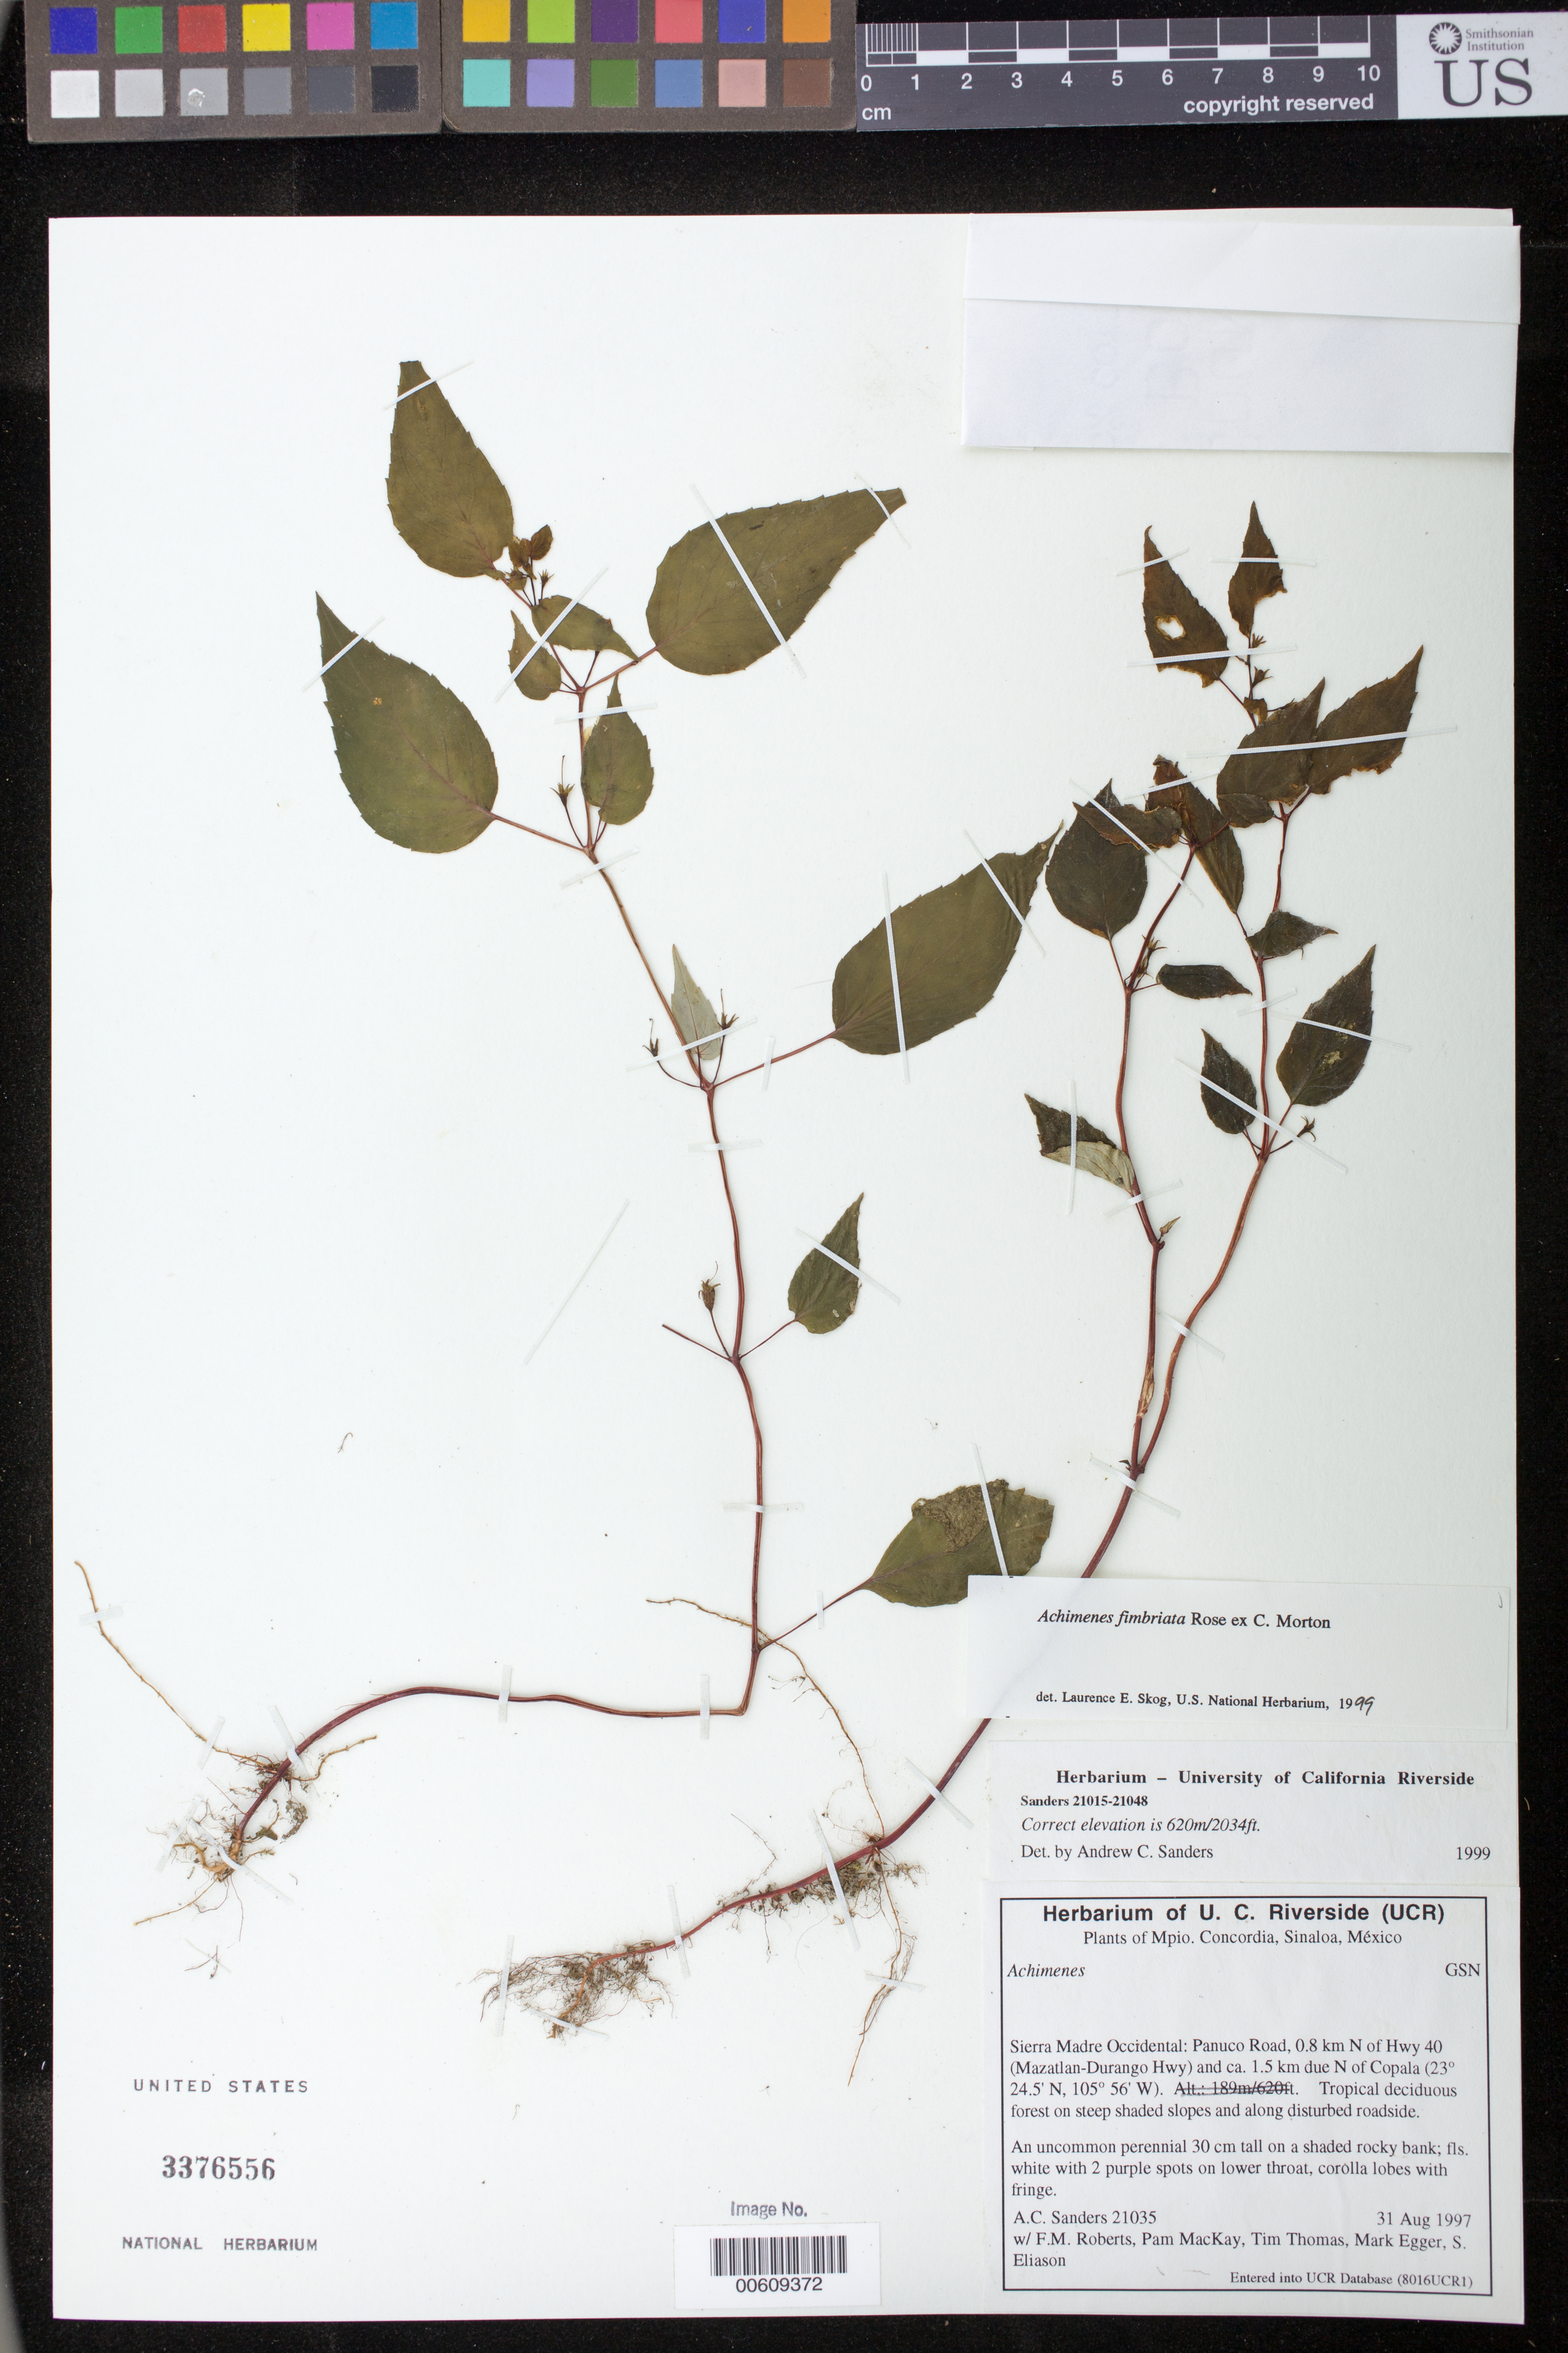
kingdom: Plantae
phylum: Tracheophyta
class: Magnoliopsida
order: Lamiales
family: Gesneriaceae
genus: Achimenes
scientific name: Achimenes fimbriata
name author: Rose ex C.V. Morton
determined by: Skog, Laurence E.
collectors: A. Sanders, F. Roberts, P. Mackay, T. Thomas, M. Egger & S. Eliason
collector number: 21035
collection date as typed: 31 Aug 1997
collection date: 1997-08-31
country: Mexico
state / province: Sinaloa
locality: Mpio. Concordia; Sierra Madre Occidental: Panuco Road, 0.8 km N of Hwy 40 (Mazatlan-Durango Hwy) and ca. 1.5 km due N of Copala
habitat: Tropical deciduous forest on steep shaded slopes and along disturbed roadside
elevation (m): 620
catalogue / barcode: US 3376556